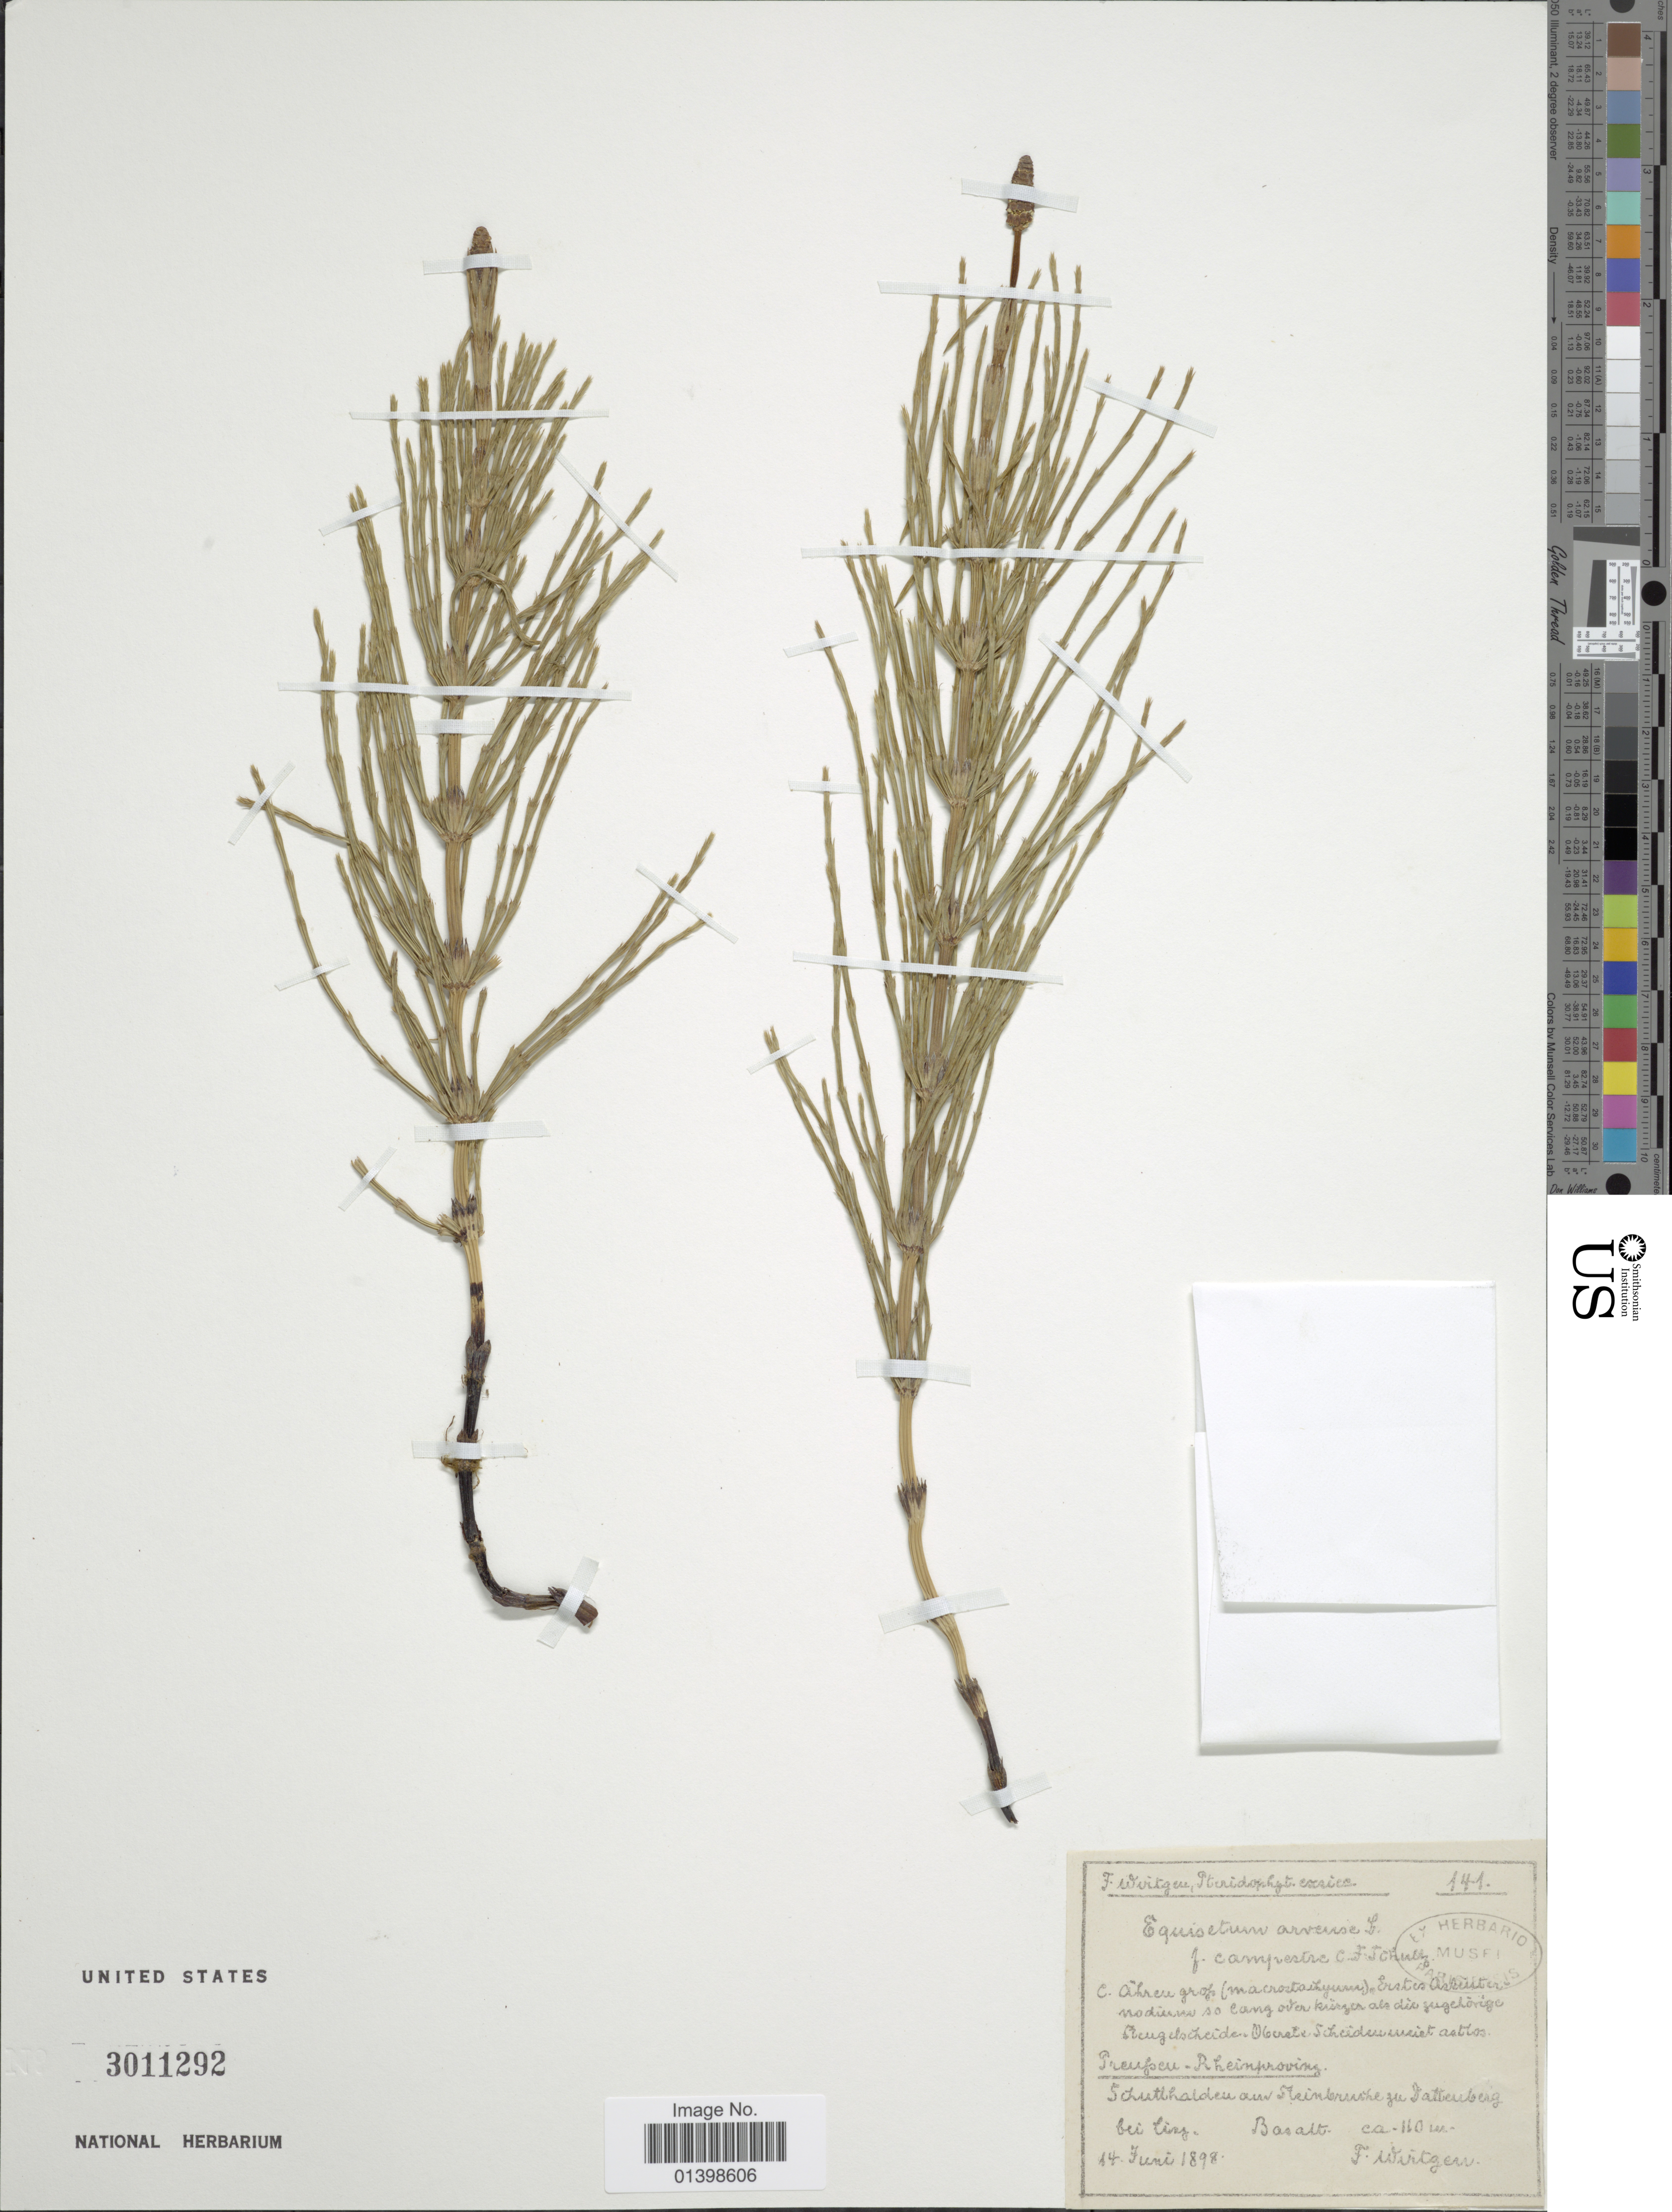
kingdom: Plantae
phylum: Tracheophyta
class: Polypodiopsida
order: Equisetales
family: Equisetaceae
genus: Equisetum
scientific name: Equisetum arvense var. campestre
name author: (Schultz) Rupr.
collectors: F. Wirtgen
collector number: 141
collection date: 1898-06-14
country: Germany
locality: Preufsen-Rheinprovinz, Schuthalden an Skinbruche zu Datenberg bei ling [interpreted]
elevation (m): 110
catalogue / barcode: US 3011292